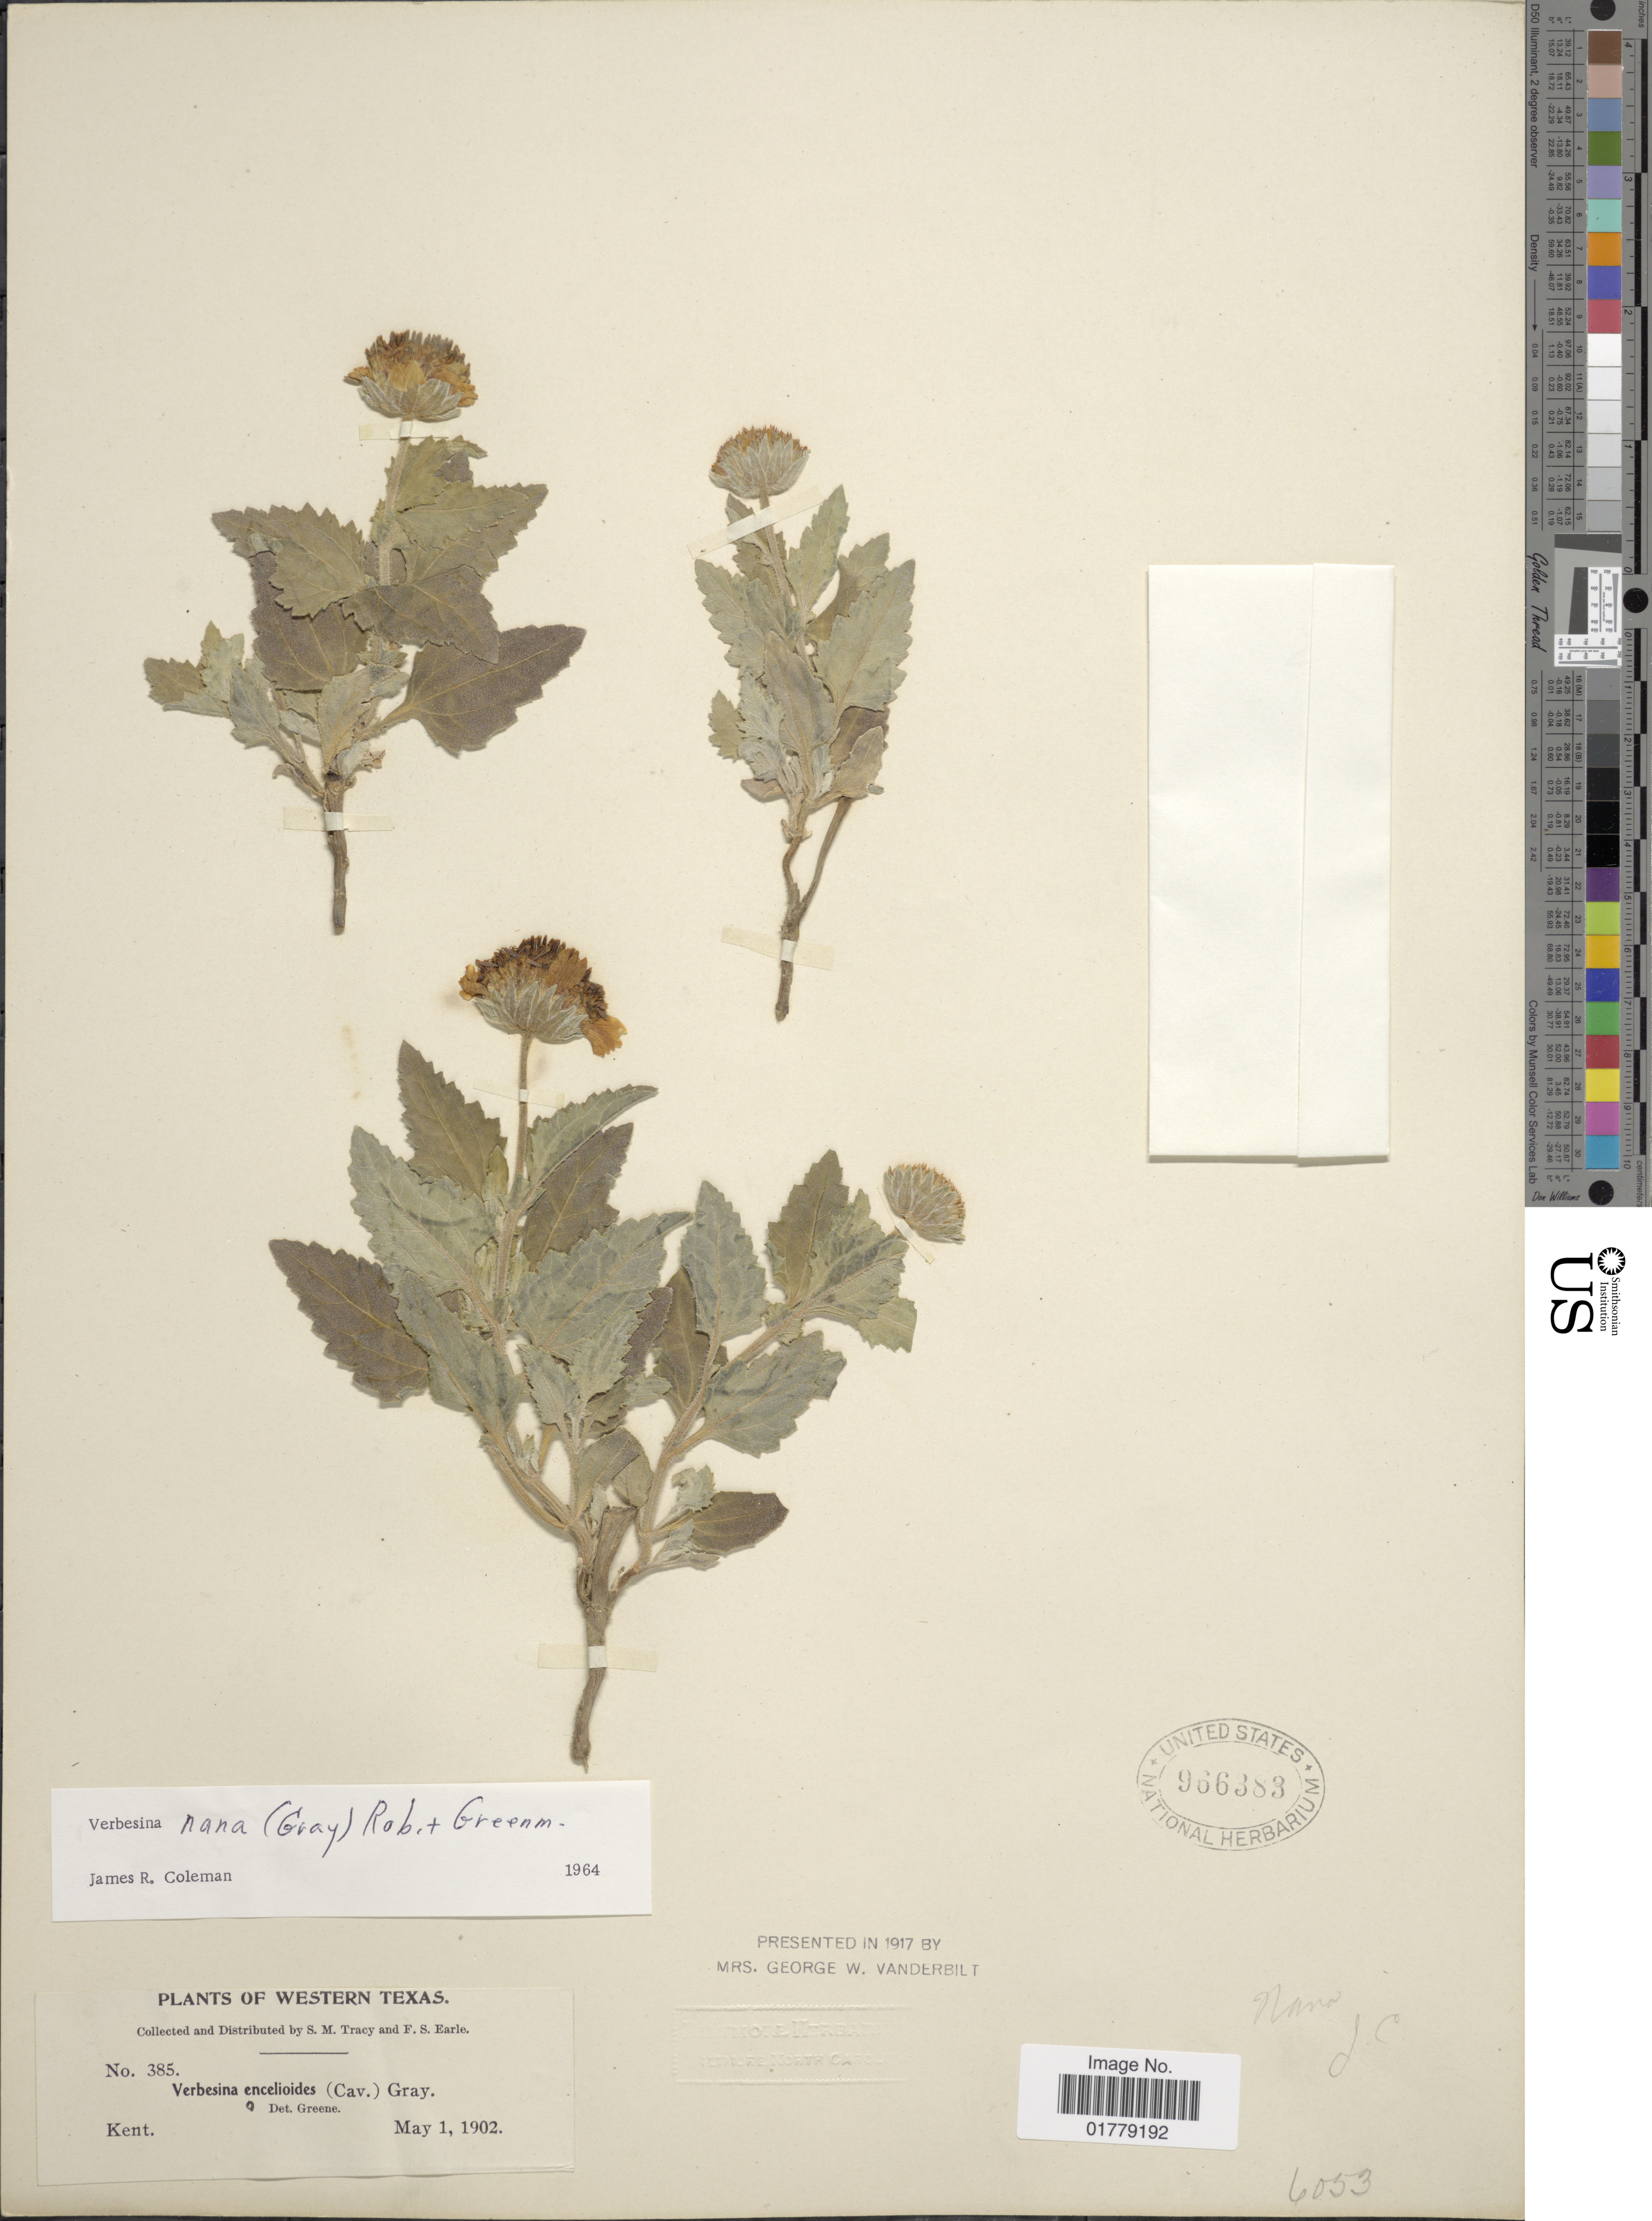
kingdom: Plantae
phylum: Tracheophyta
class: Magnoliopsida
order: Asterales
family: Asteraceae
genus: Verbesina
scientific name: Verbesina nana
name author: (A. Gray) B.L. Rob. & Greenm.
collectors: S. M. Tracy & F. S. Earle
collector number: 385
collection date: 1902-05-01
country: United States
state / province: Texas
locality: Western Texas. Kent.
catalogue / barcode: US 966383